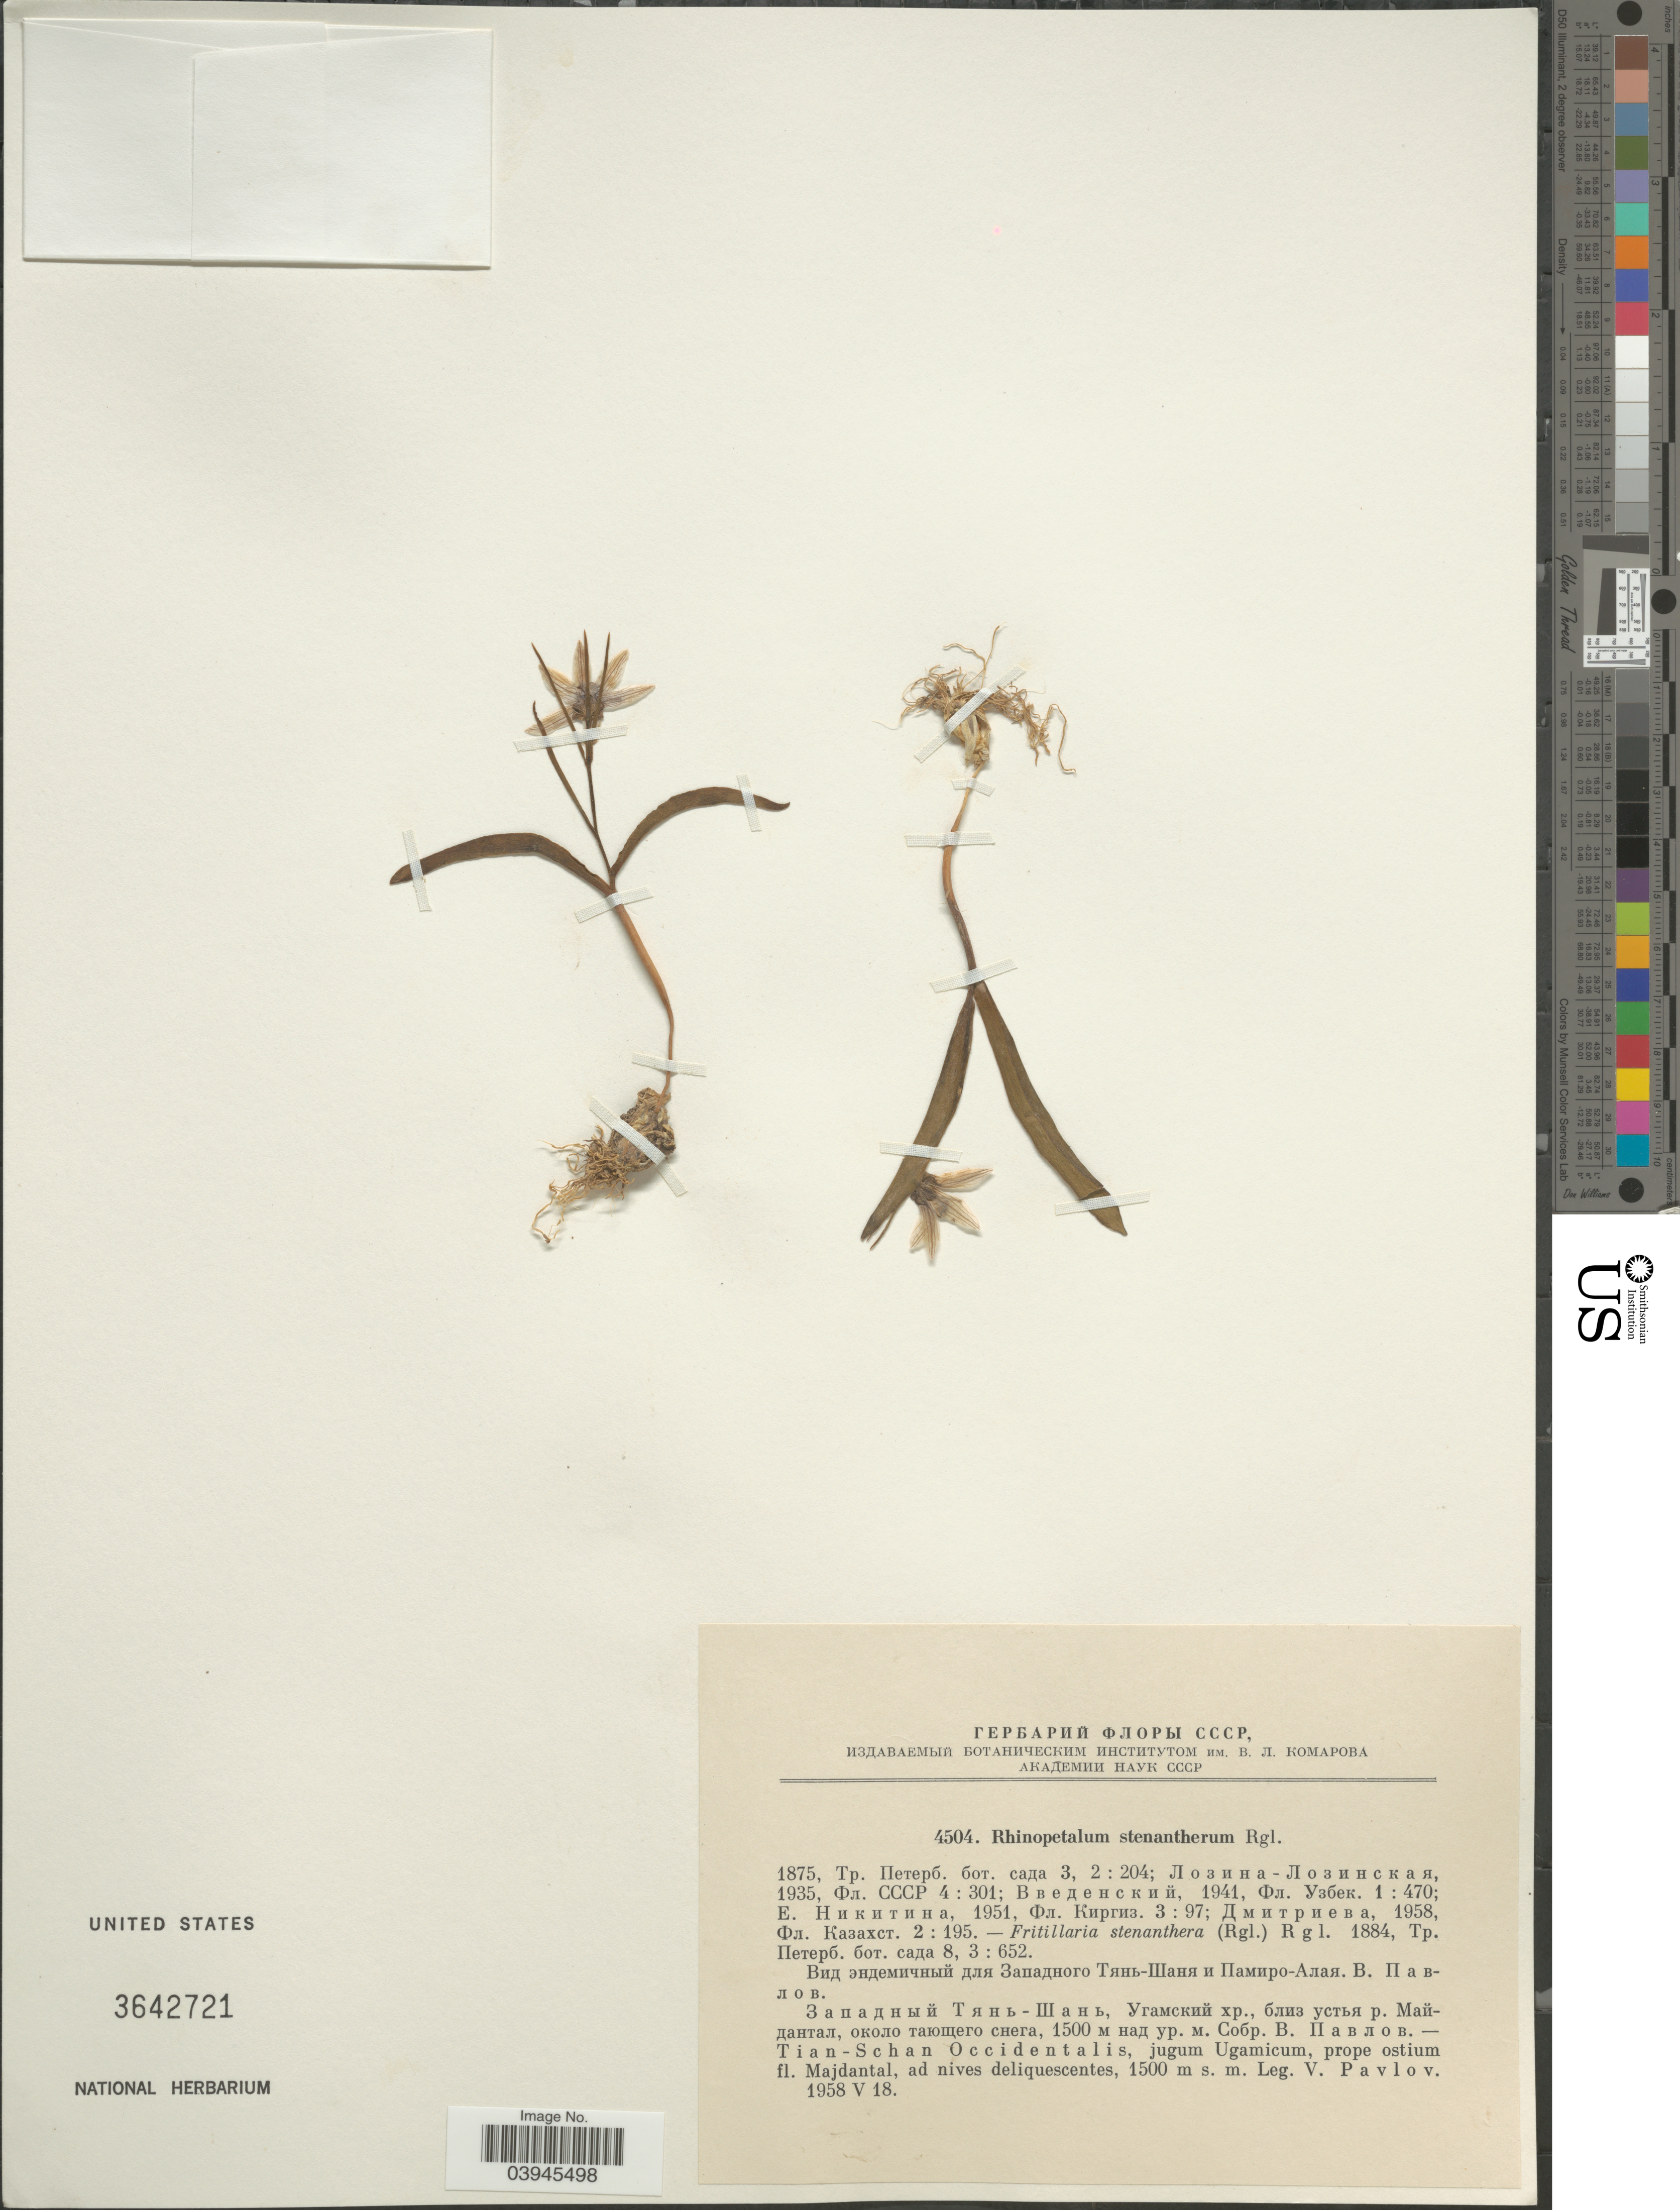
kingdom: Plantae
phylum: Tracheophyta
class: Liliopsida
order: Liliales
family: Liliaceae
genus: Fritillaria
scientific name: Fritillaria stenanthera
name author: (Regel) Regel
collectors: V. Pavlov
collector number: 4504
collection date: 1958-05-18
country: Kazakhstan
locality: Tian-Schan Occidentalis, jugum Ugamicum, prope ostium fl. Majdantal, ad nives deliquescentes.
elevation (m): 1500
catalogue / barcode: US 3642721